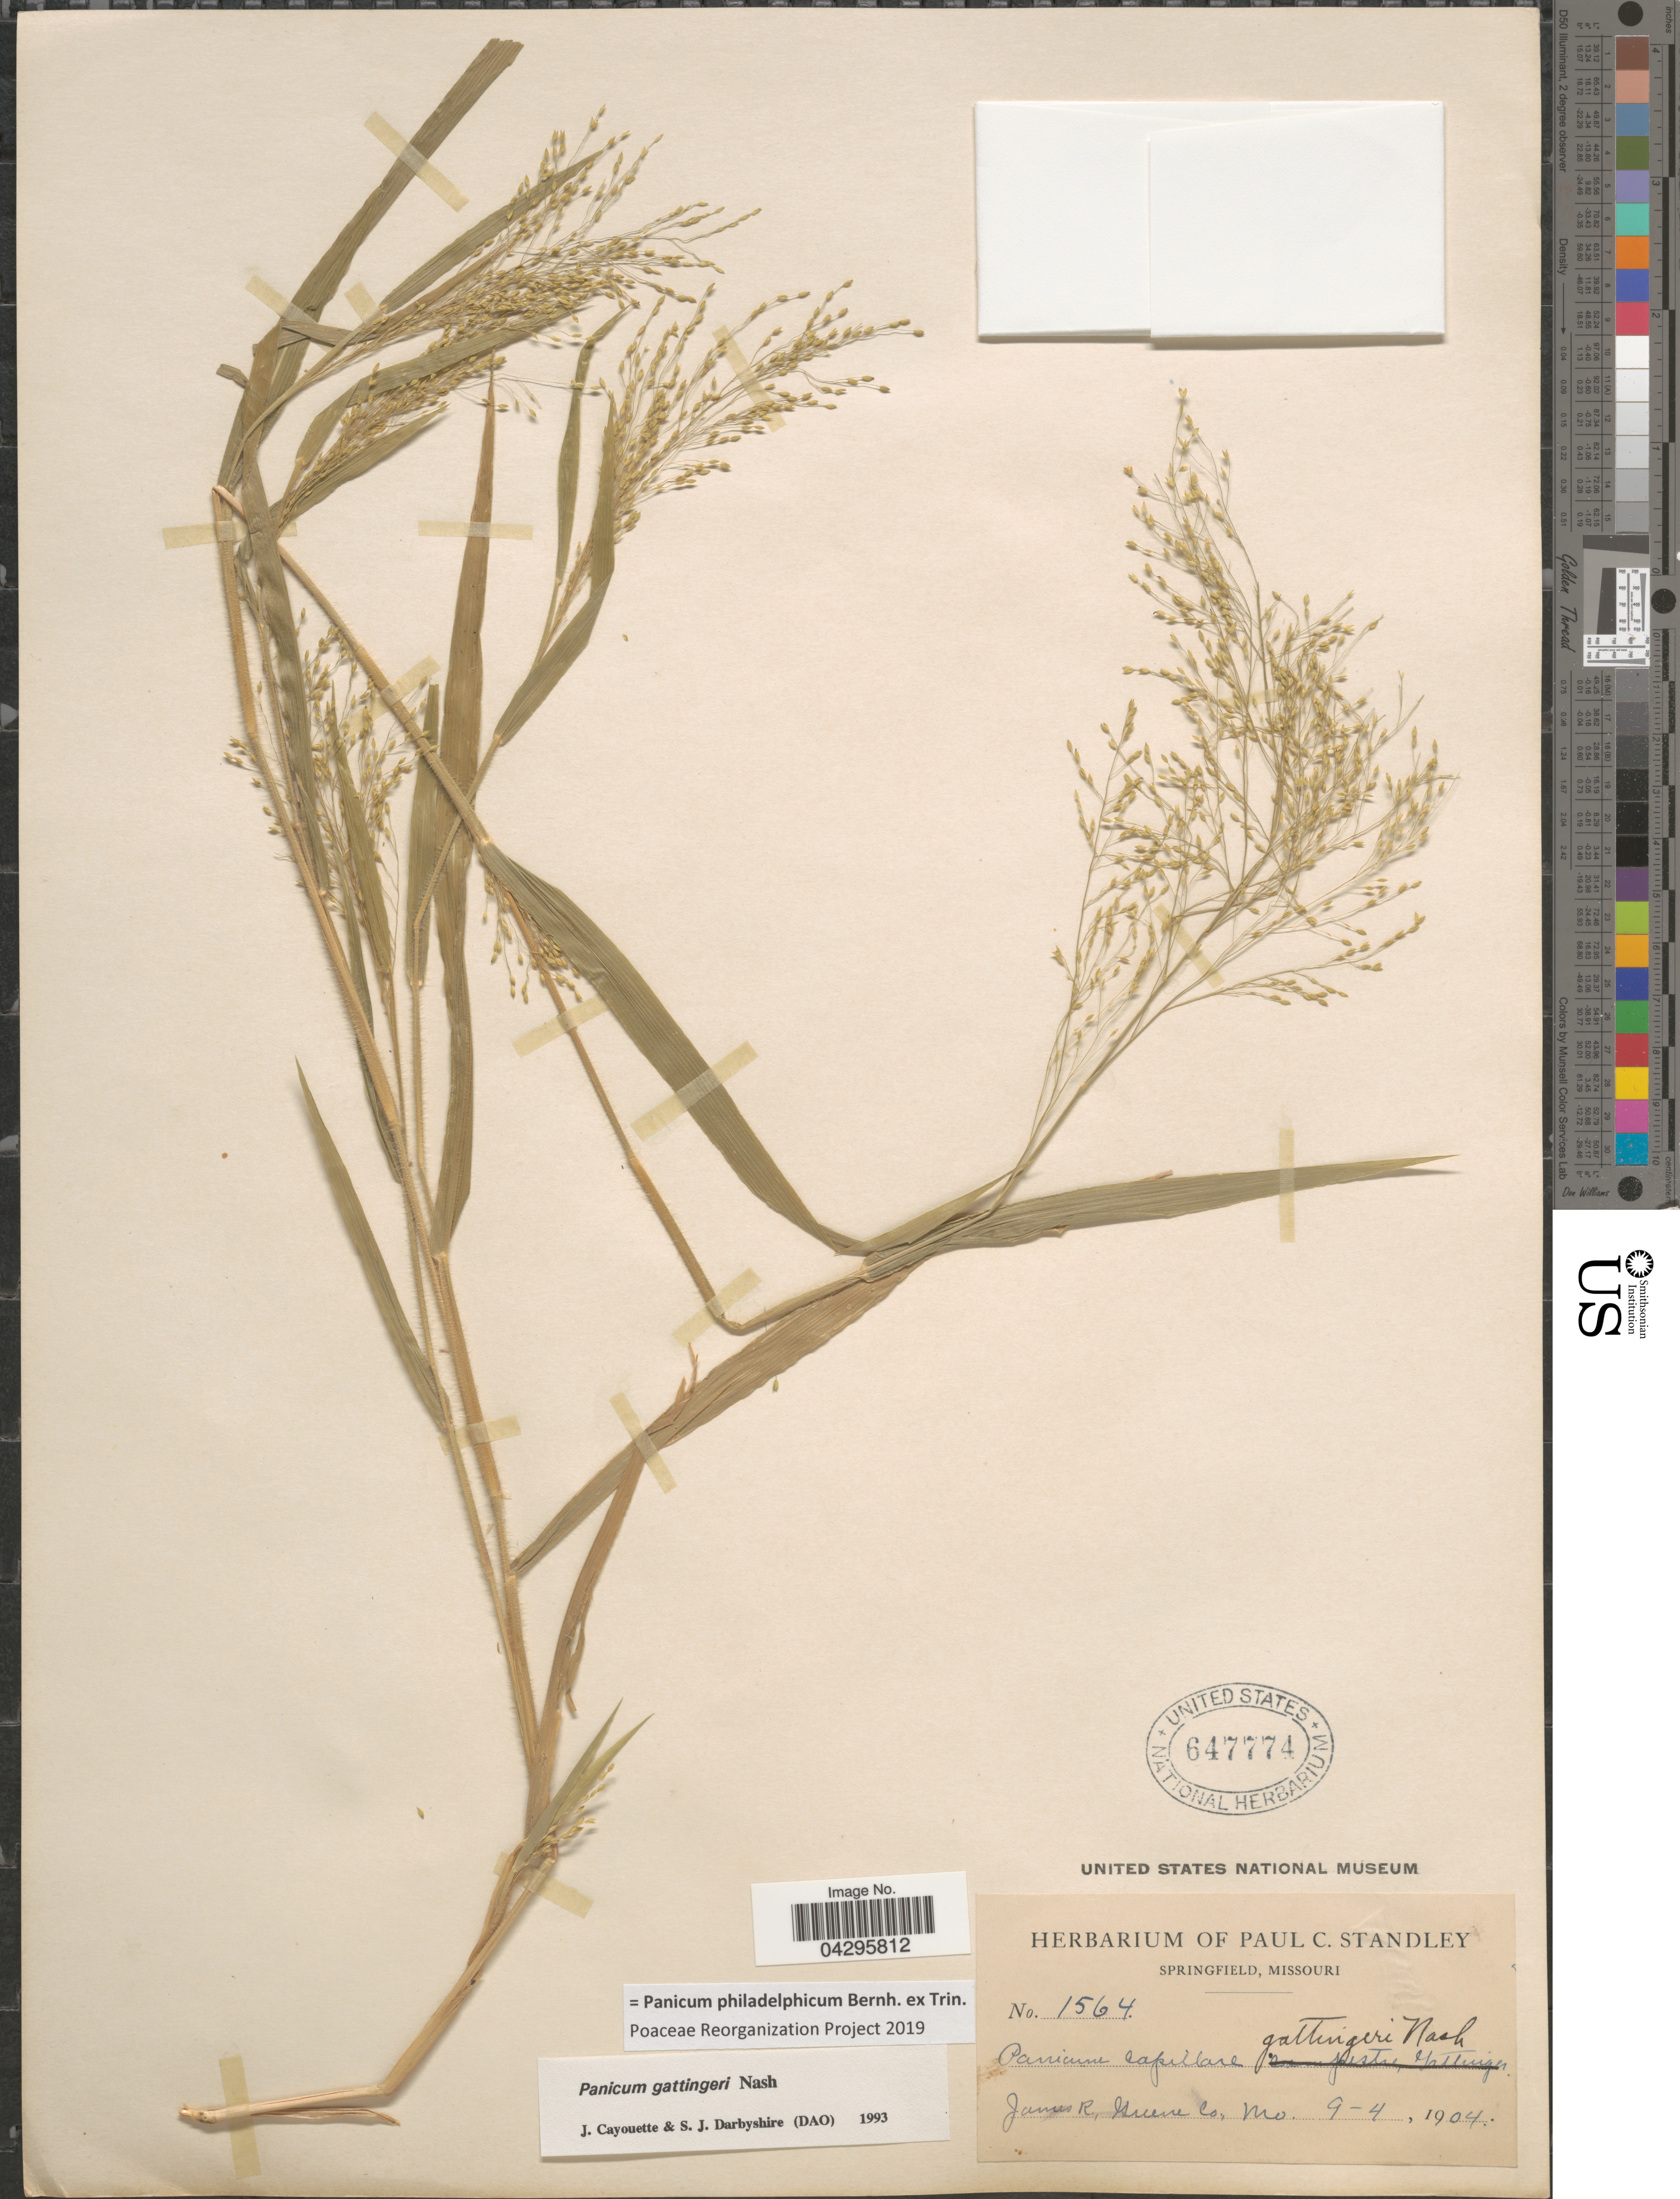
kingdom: Plantae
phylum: Tracheophyta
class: Liliopsida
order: Poales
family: Poaceae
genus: Panicum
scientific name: Panicum philadelphicum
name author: Bernh. ex Trin.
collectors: ex herb. Paul C. Standley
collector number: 1564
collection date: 1904-09-04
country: United States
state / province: Missouri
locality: James R., Greene Co.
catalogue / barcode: US 647774